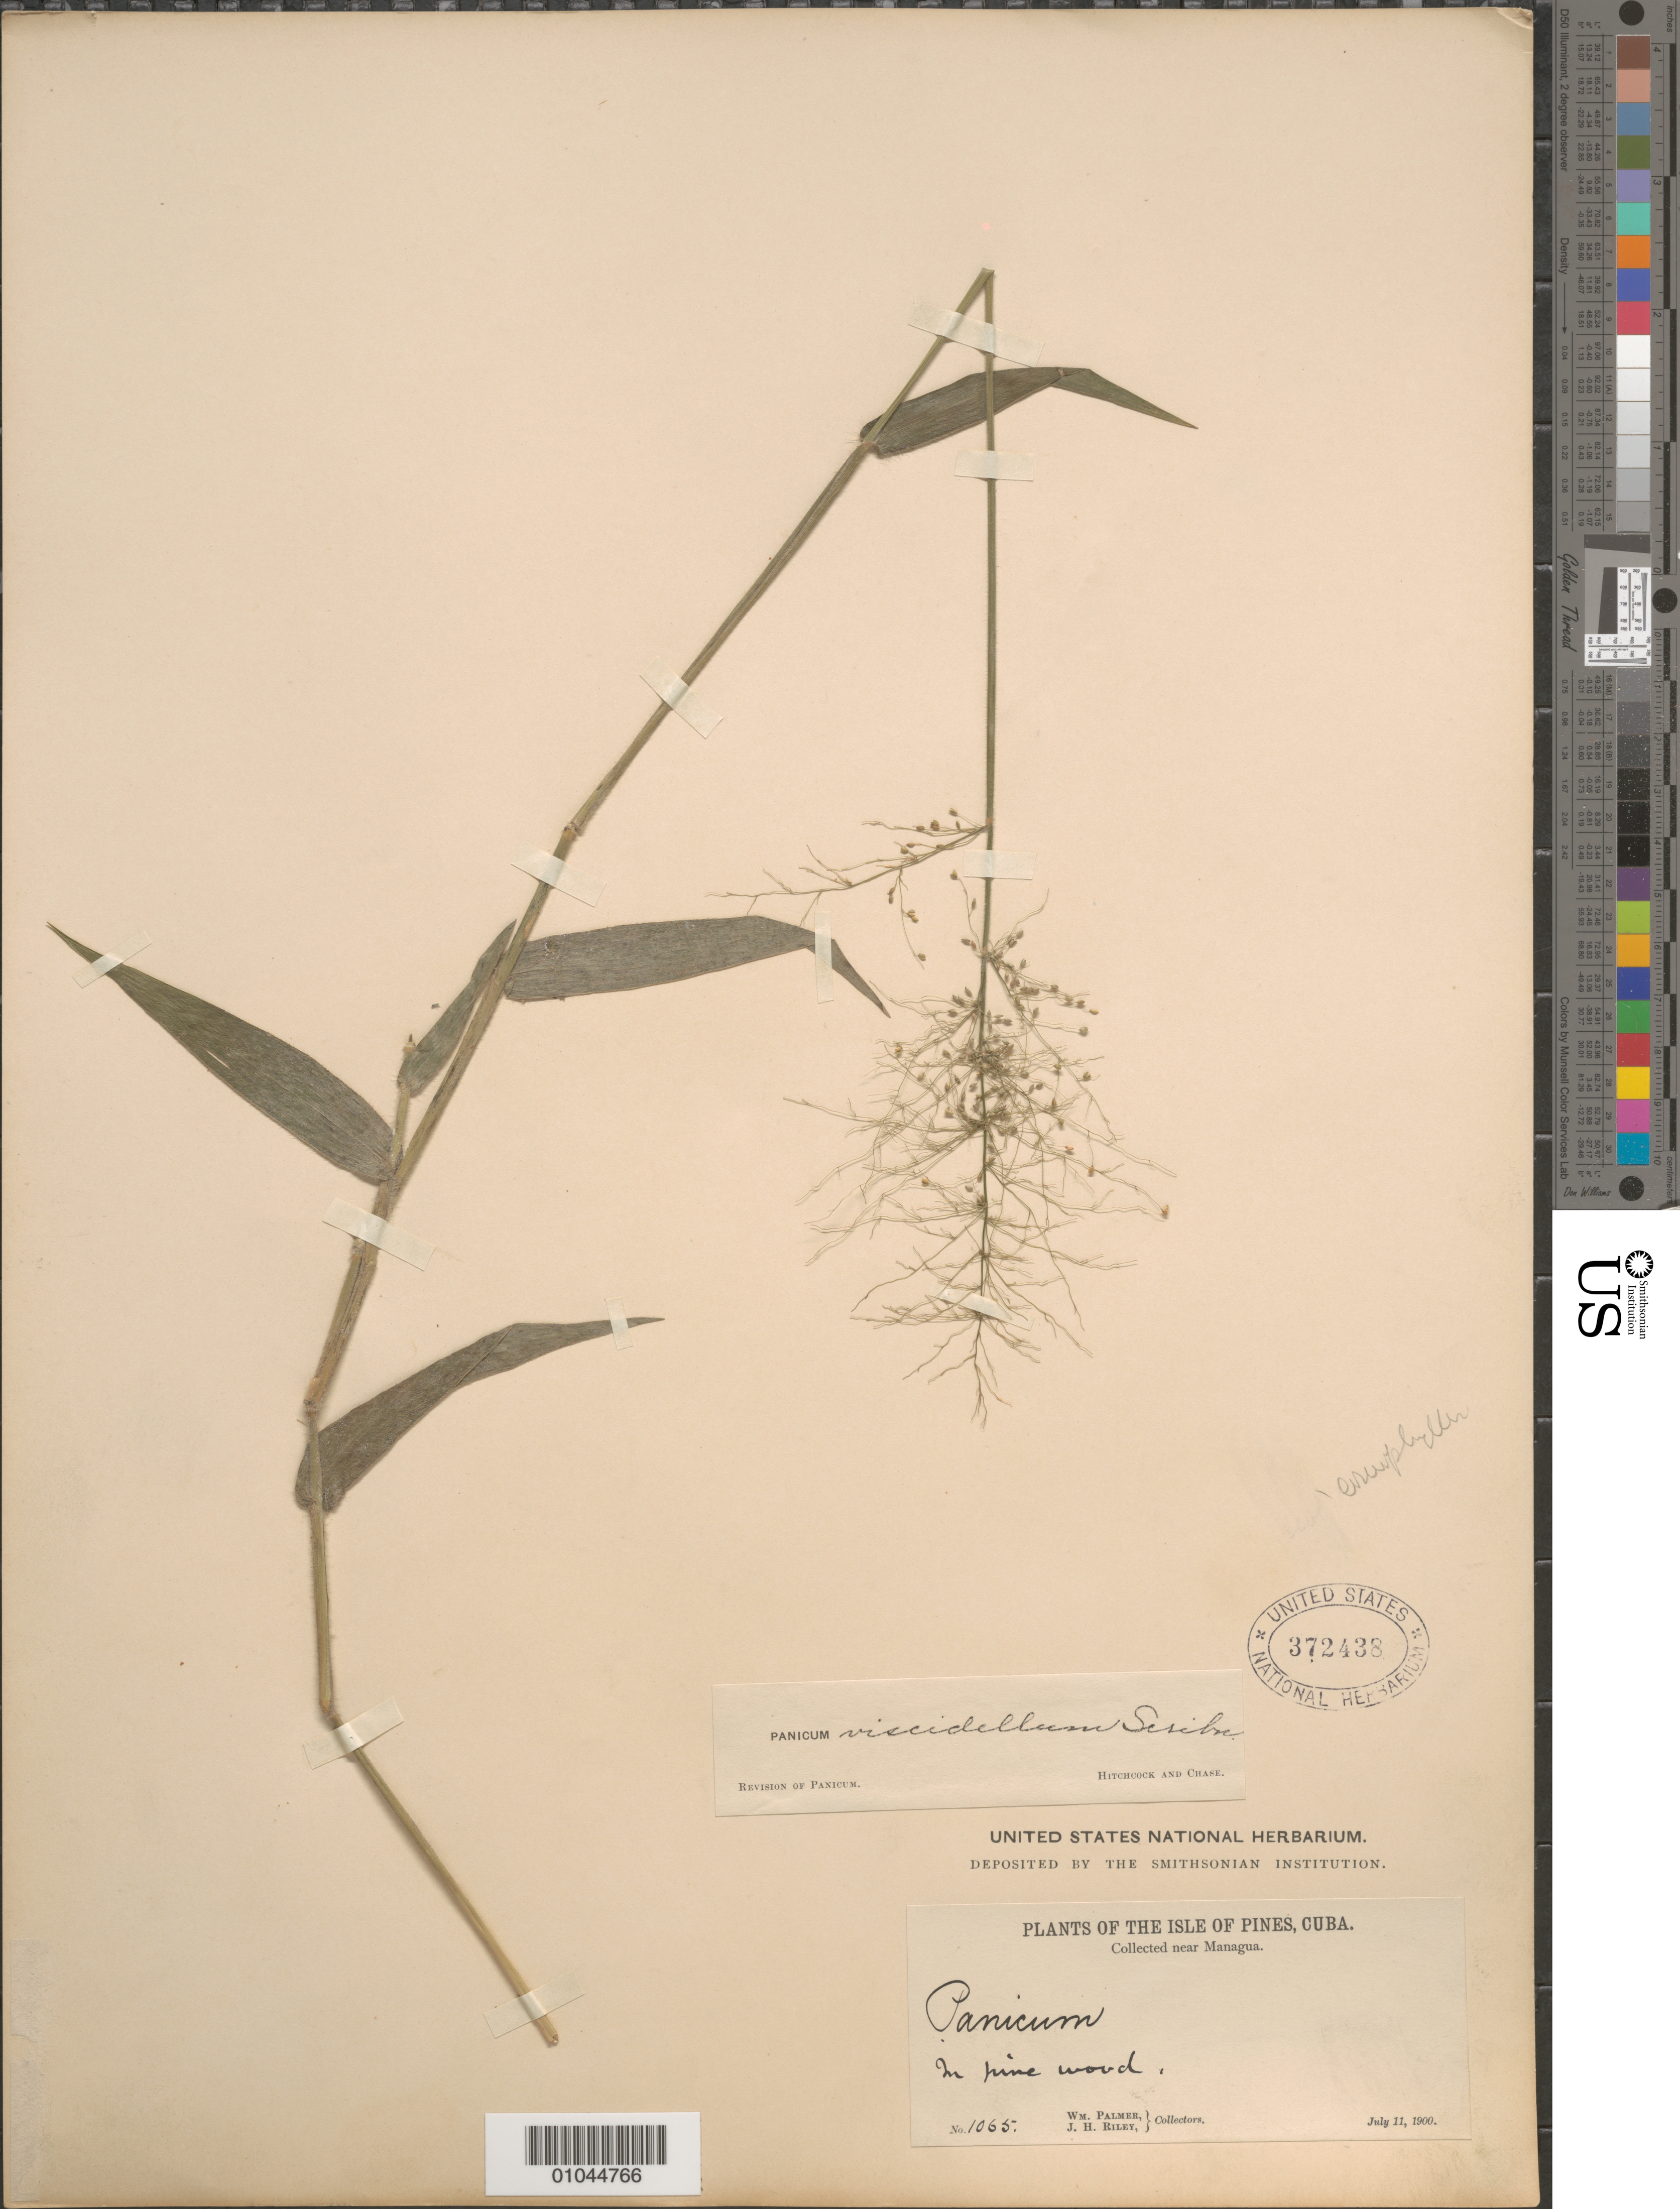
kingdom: Plantae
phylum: Tracheophyta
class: Liliopsida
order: Poales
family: Poaceae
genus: Panicum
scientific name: Panicum vilvoides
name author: Trin.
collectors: W. Palmer & J. H. Riley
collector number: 1065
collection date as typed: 11 Jul 1900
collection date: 1900-07-11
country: Cuba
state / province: Isla de la Juventud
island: Isla de la Juventud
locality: [Isle of Pines], Near Managua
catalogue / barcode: US 372438